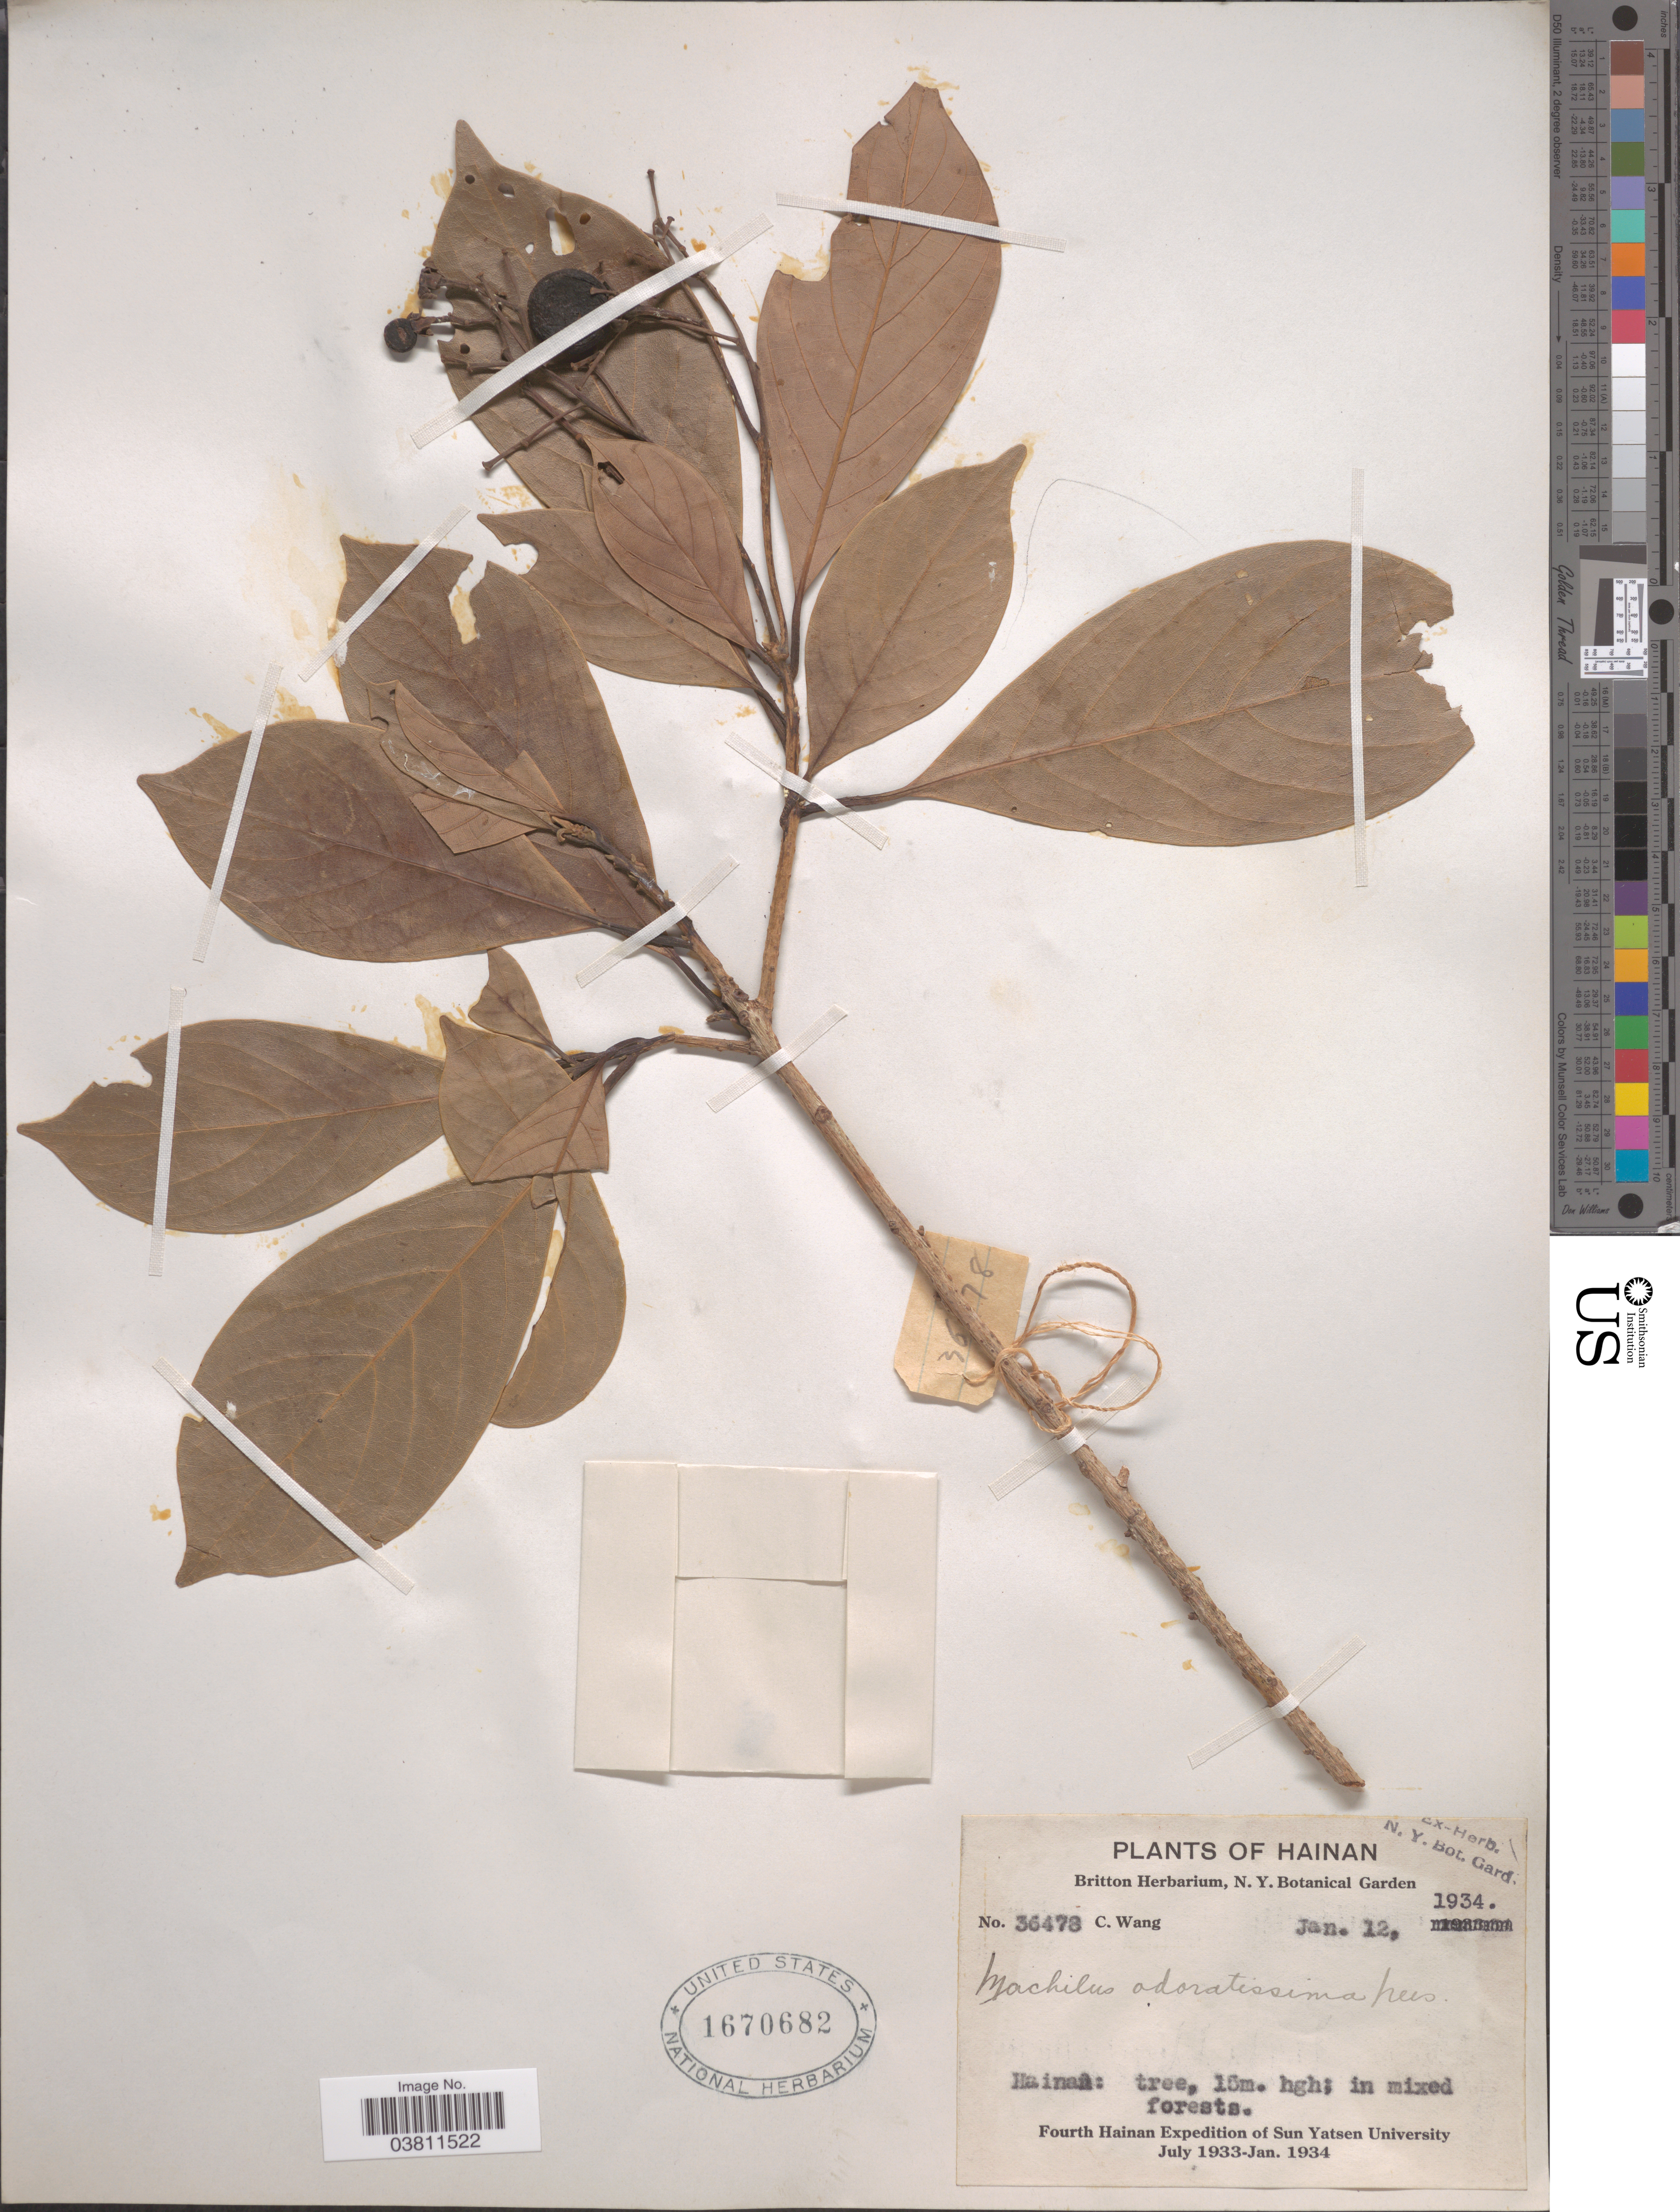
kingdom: Plantae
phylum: Tracheophyta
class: Magnoliopsida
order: Laurales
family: Lauraceae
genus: Persea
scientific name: Persea odoratissima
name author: (Nees) Kosterm.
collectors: C. Wang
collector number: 36478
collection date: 1934-01-12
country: China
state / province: Hainan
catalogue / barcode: US 1670682